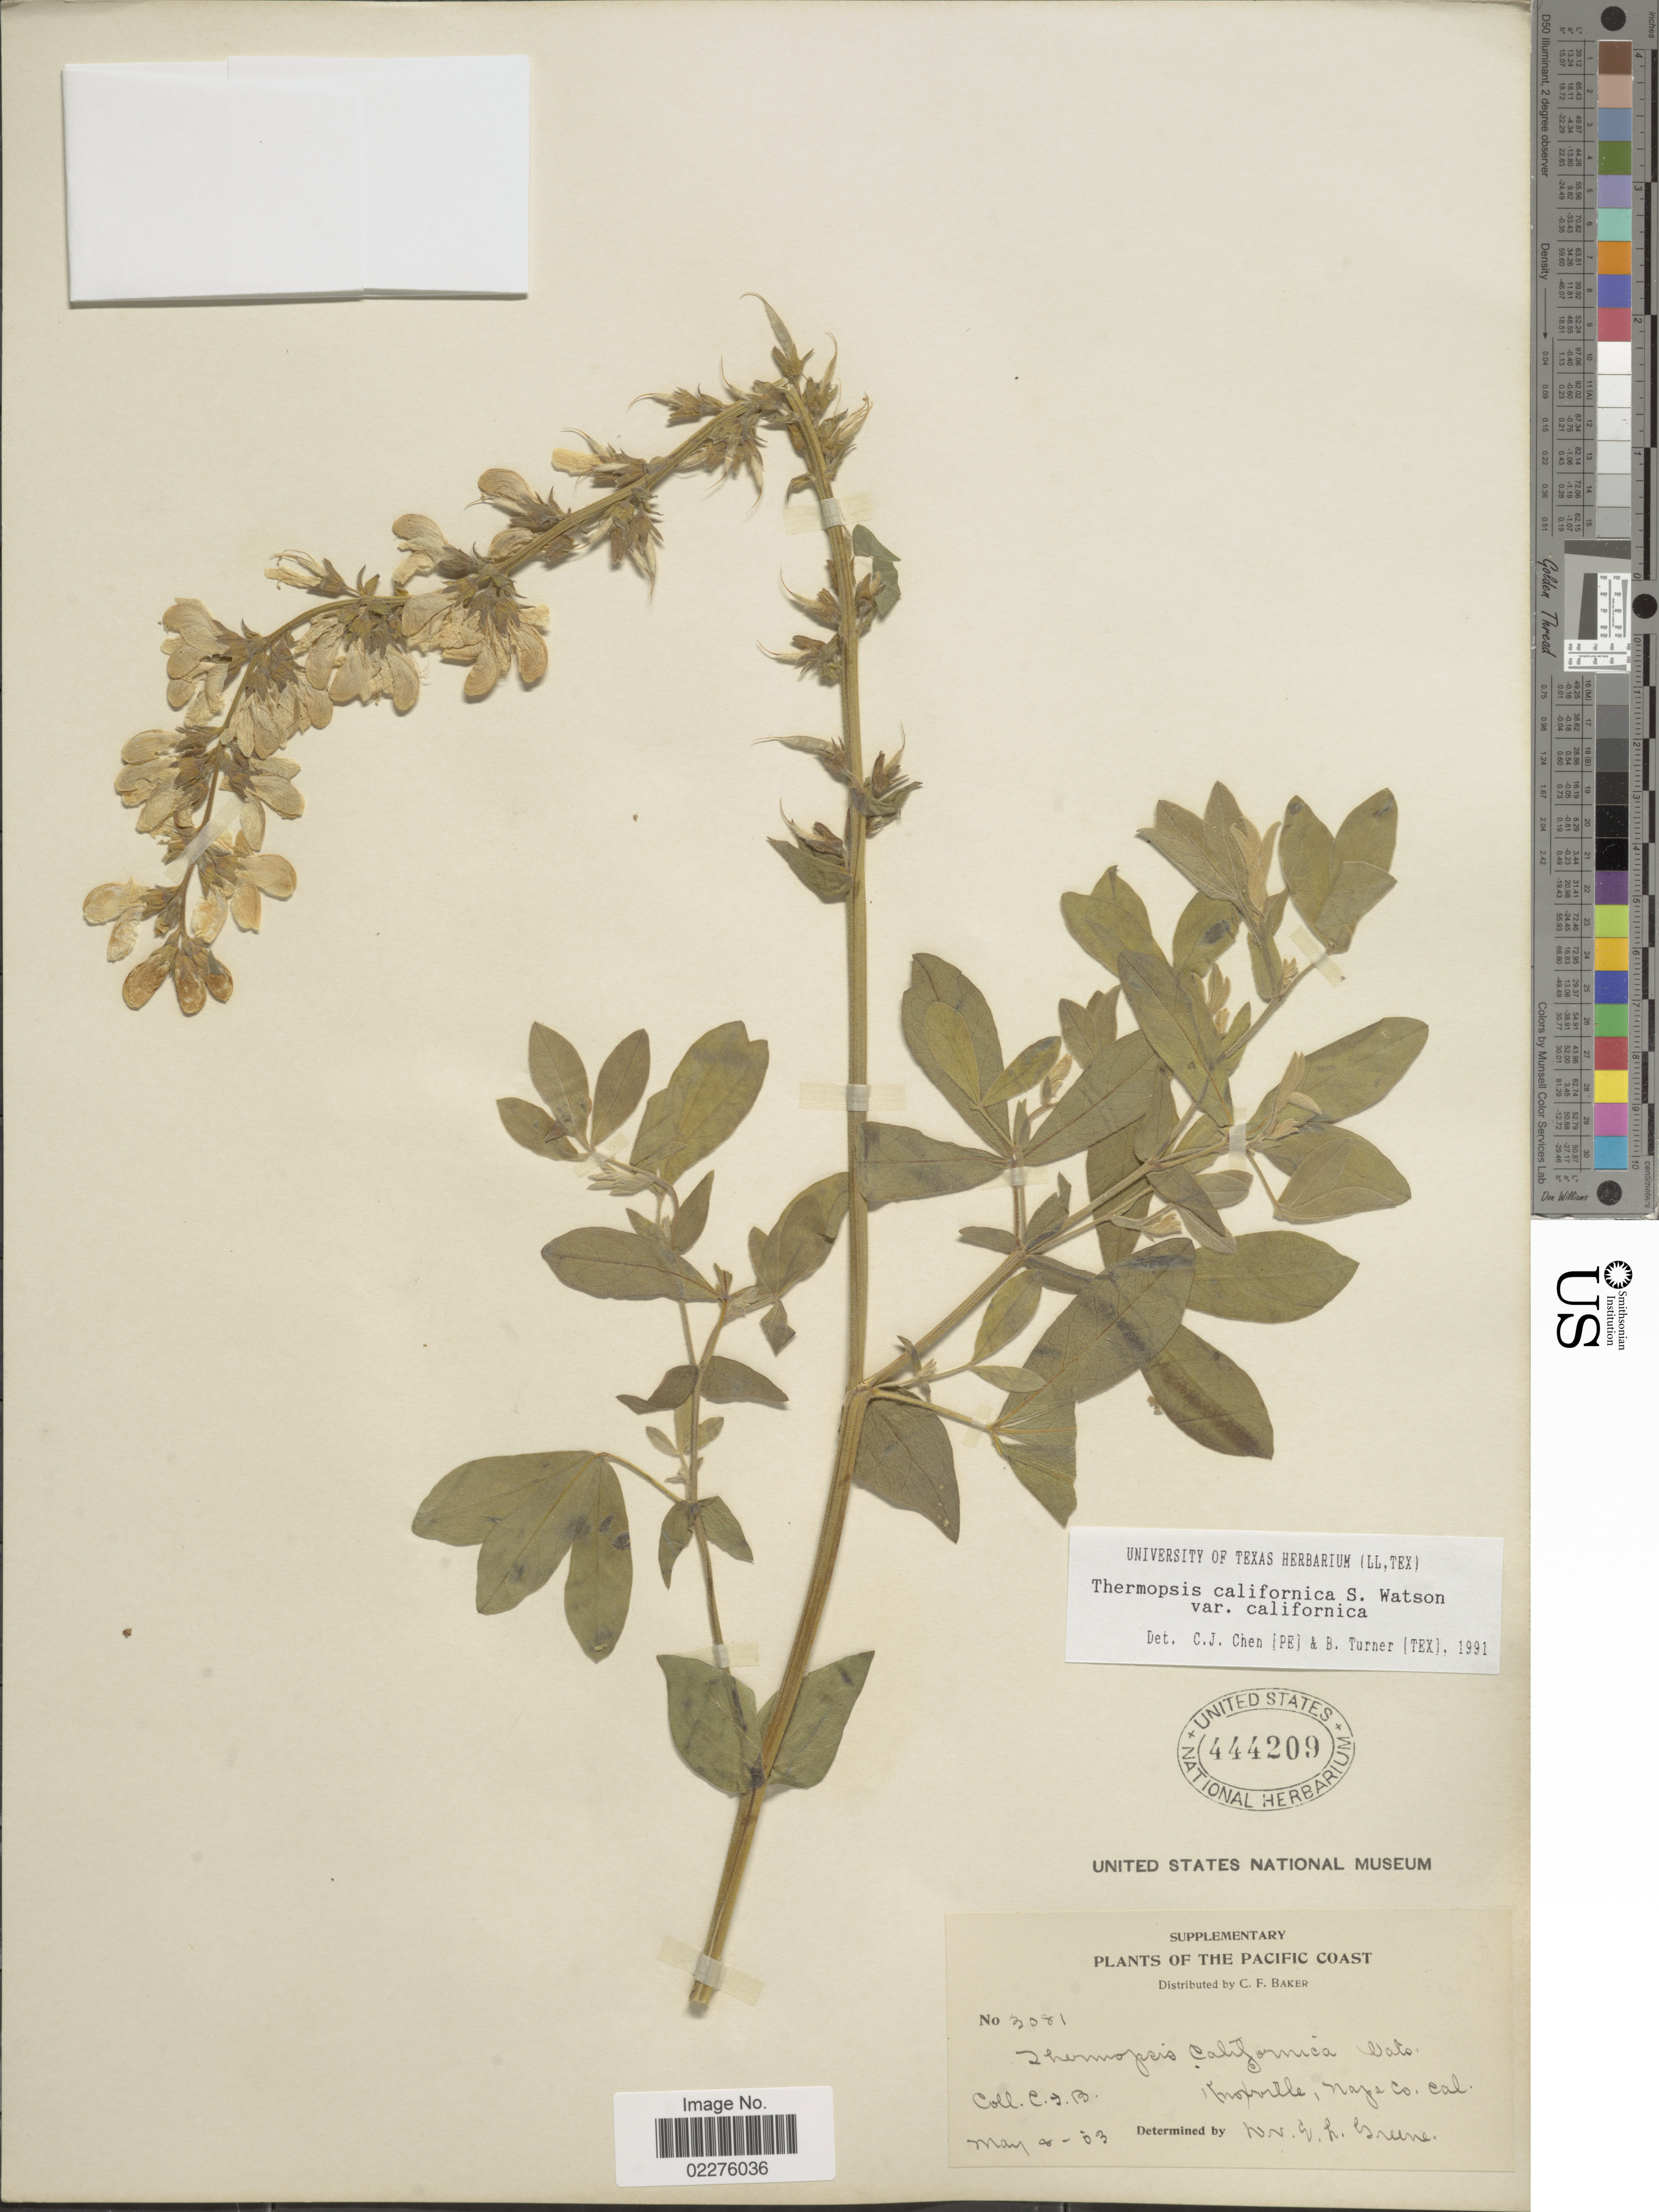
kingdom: Plantae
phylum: Tracheophyta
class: Magnoliopsida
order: Fabales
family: Fabaceae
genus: Thermopsis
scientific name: Thermopsis californica var. californica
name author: S. Watson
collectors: C. F. Baker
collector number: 3081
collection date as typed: Transcribed d/m/y: 8/5/3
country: United States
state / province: California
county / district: Napa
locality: Pacific Coast, Knoxville, Napa Co., Cal.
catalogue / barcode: US 444209